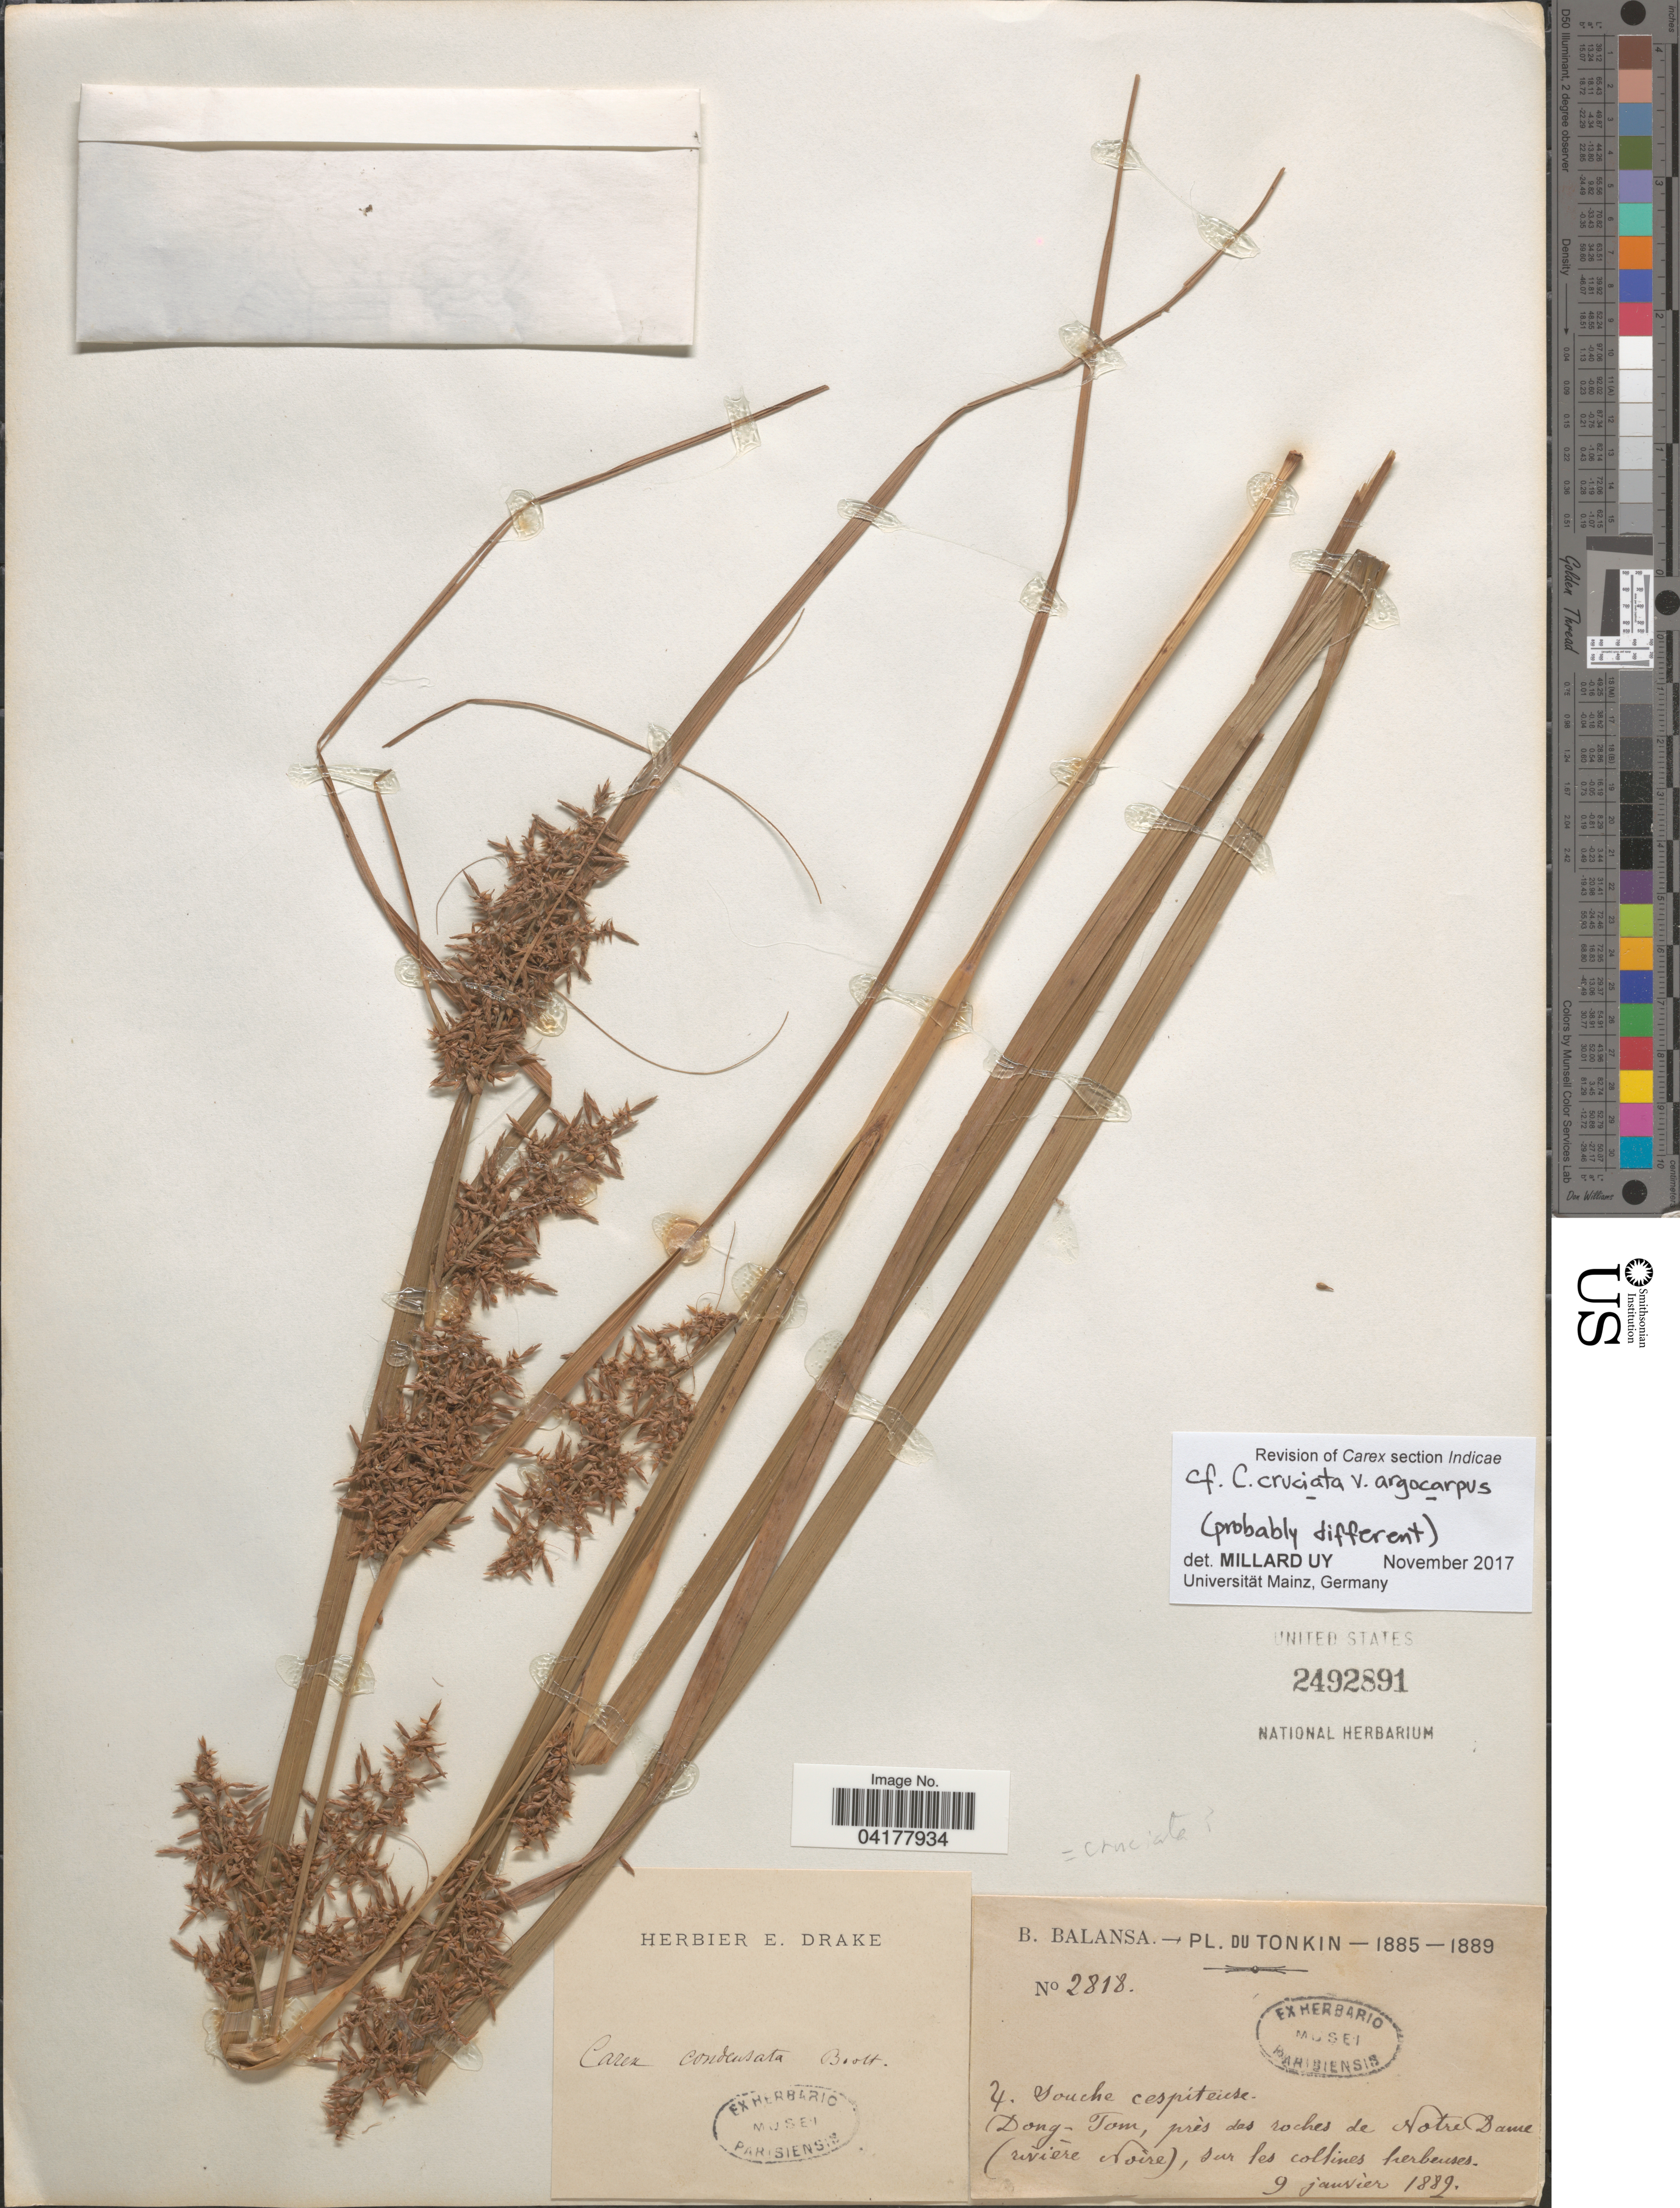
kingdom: Plantae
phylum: Tracheophyta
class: Liliopsida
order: Poales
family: Cyperaceae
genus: Carex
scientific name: Carex cruciata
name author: Wahlenb.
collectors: B. Balansa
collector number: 2818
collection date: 1889-01-09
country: Vietnam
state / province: Tuyen Quang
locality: Tonkin. Dong-Tom, près des riches de Notre Dame (rivière Noire), sur les collines herbeuses.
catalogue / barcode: US 2492891